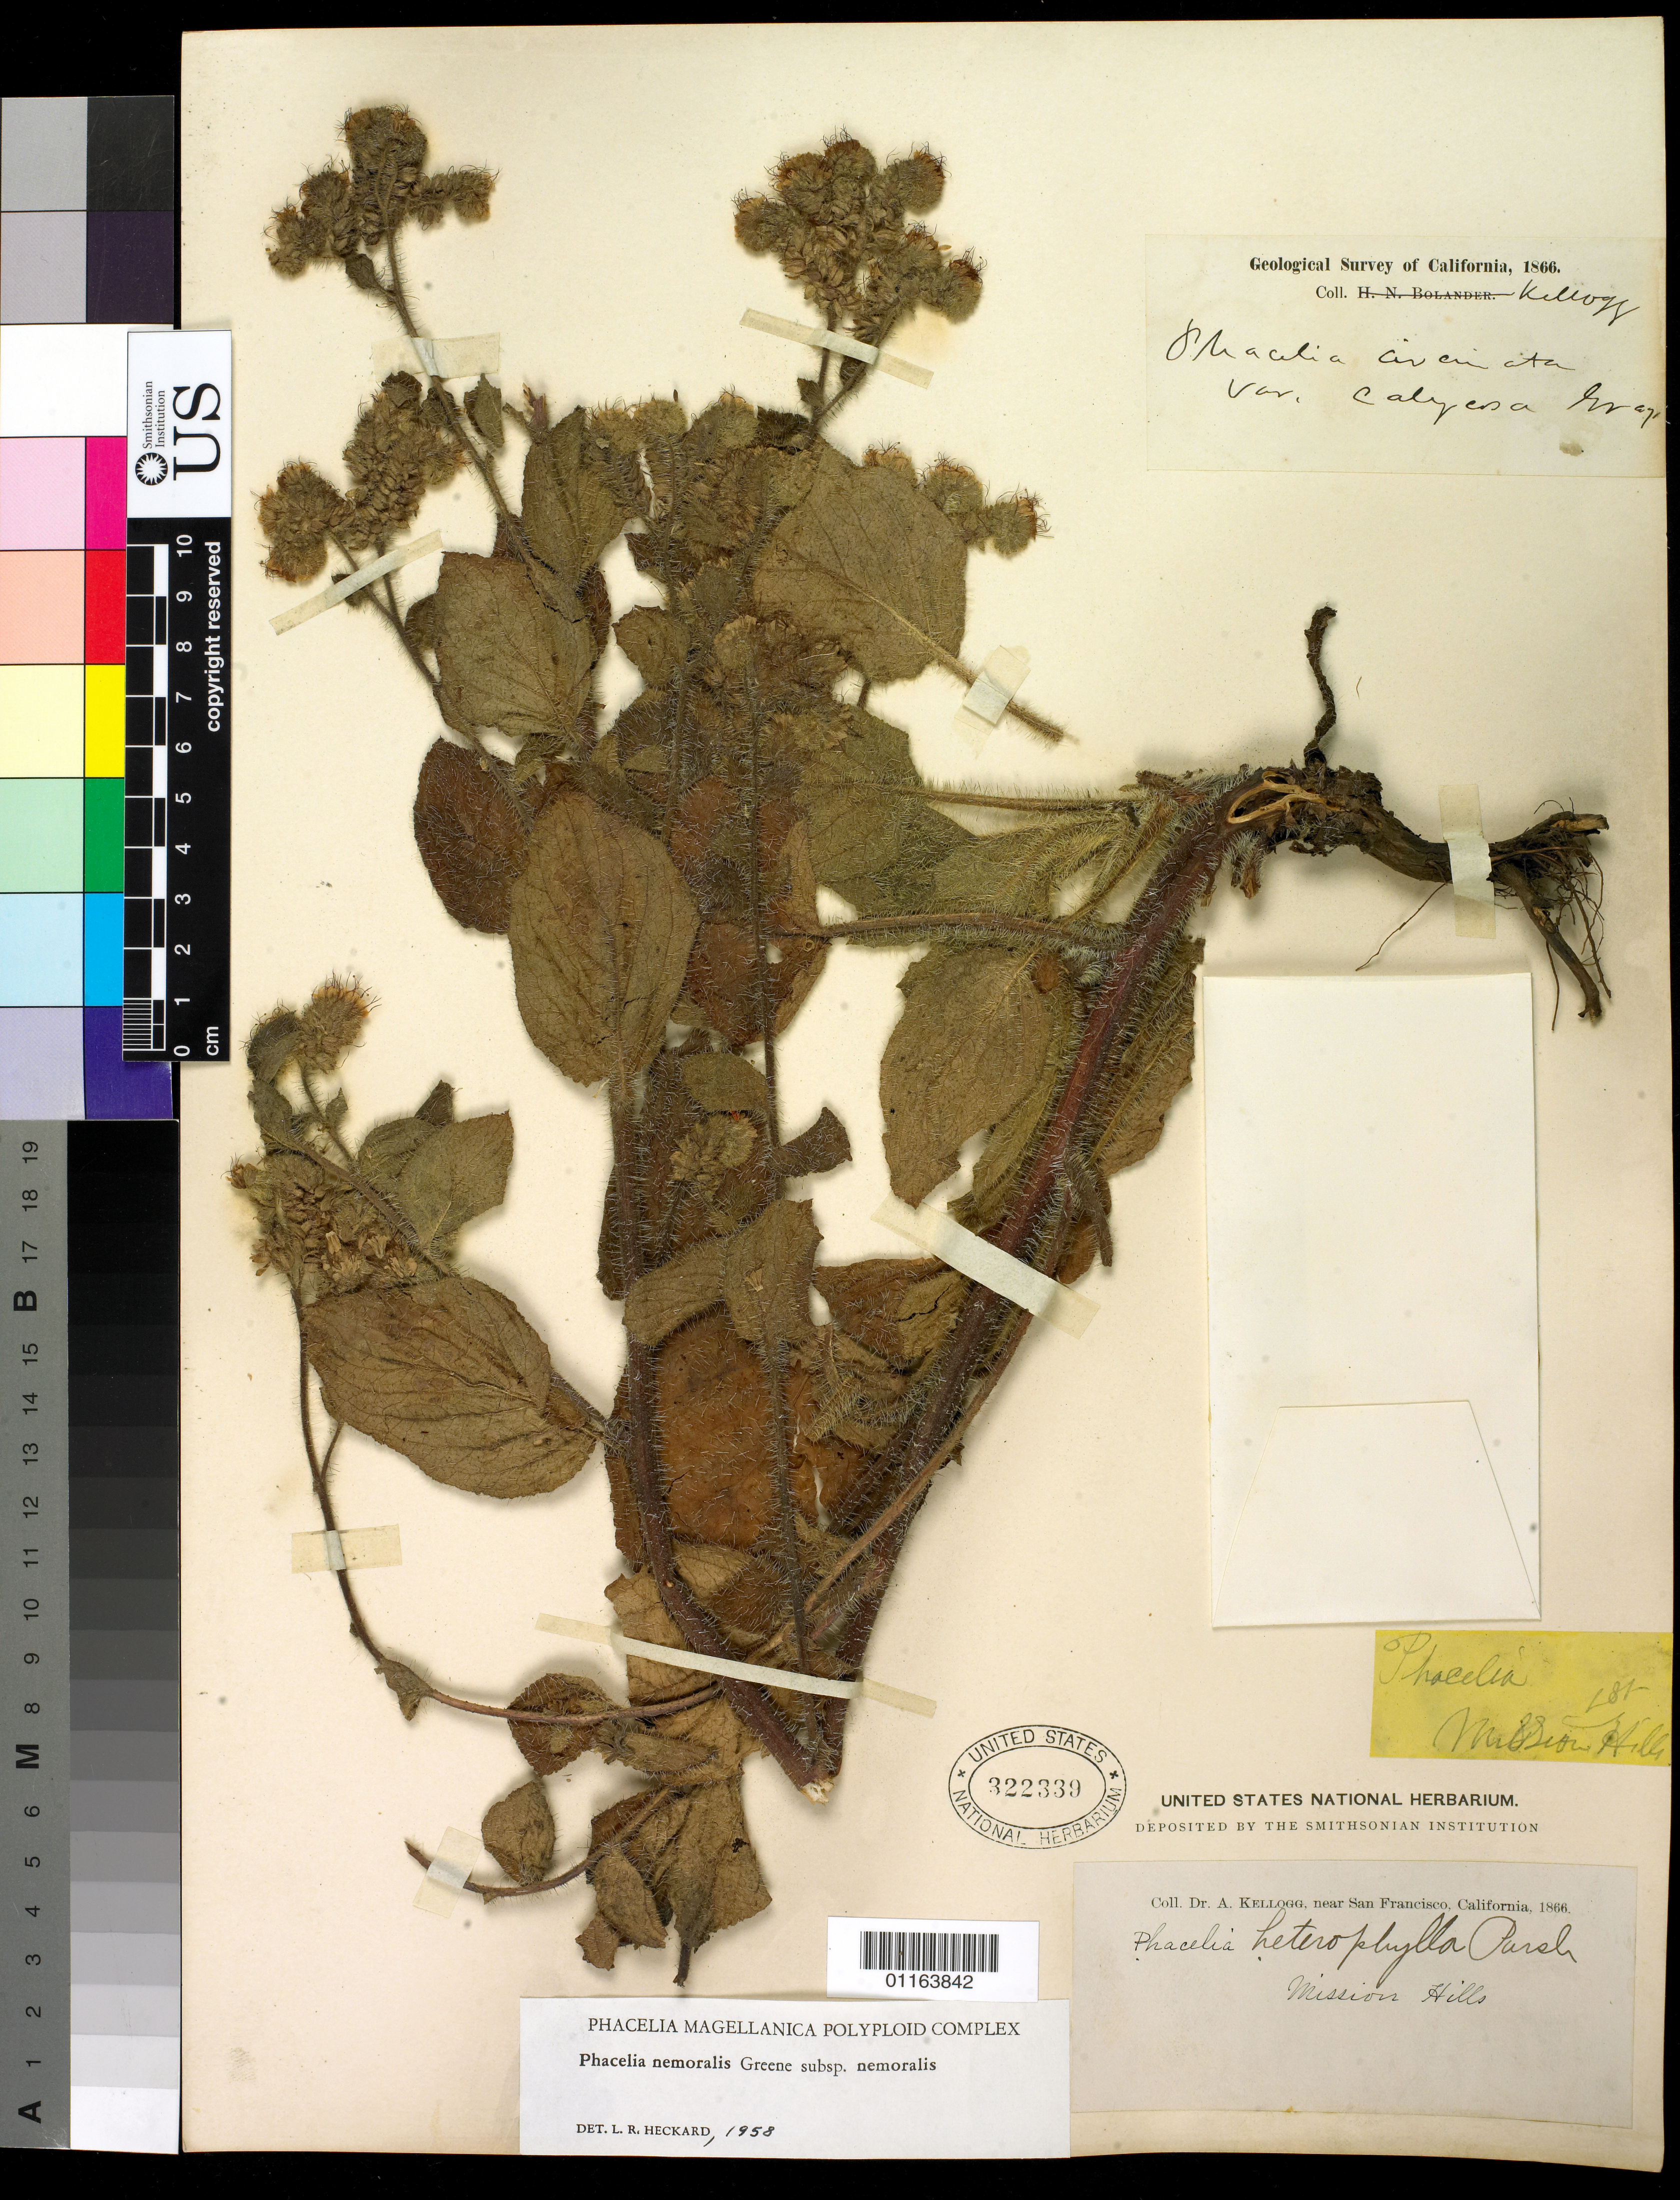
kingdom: Plantae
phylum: Tracheophyta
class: Magnoliopsida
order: Boraginales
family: Hydrophyllaceae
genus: Phacelia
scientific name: Phacelia nemoralis subsp. nemoralis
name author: Greene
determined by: Heckard, Lawrence R.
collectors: A. Kellogg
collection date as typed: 1866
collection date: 1866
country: United States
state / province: California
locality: Mission Hills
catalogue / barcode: US 322339